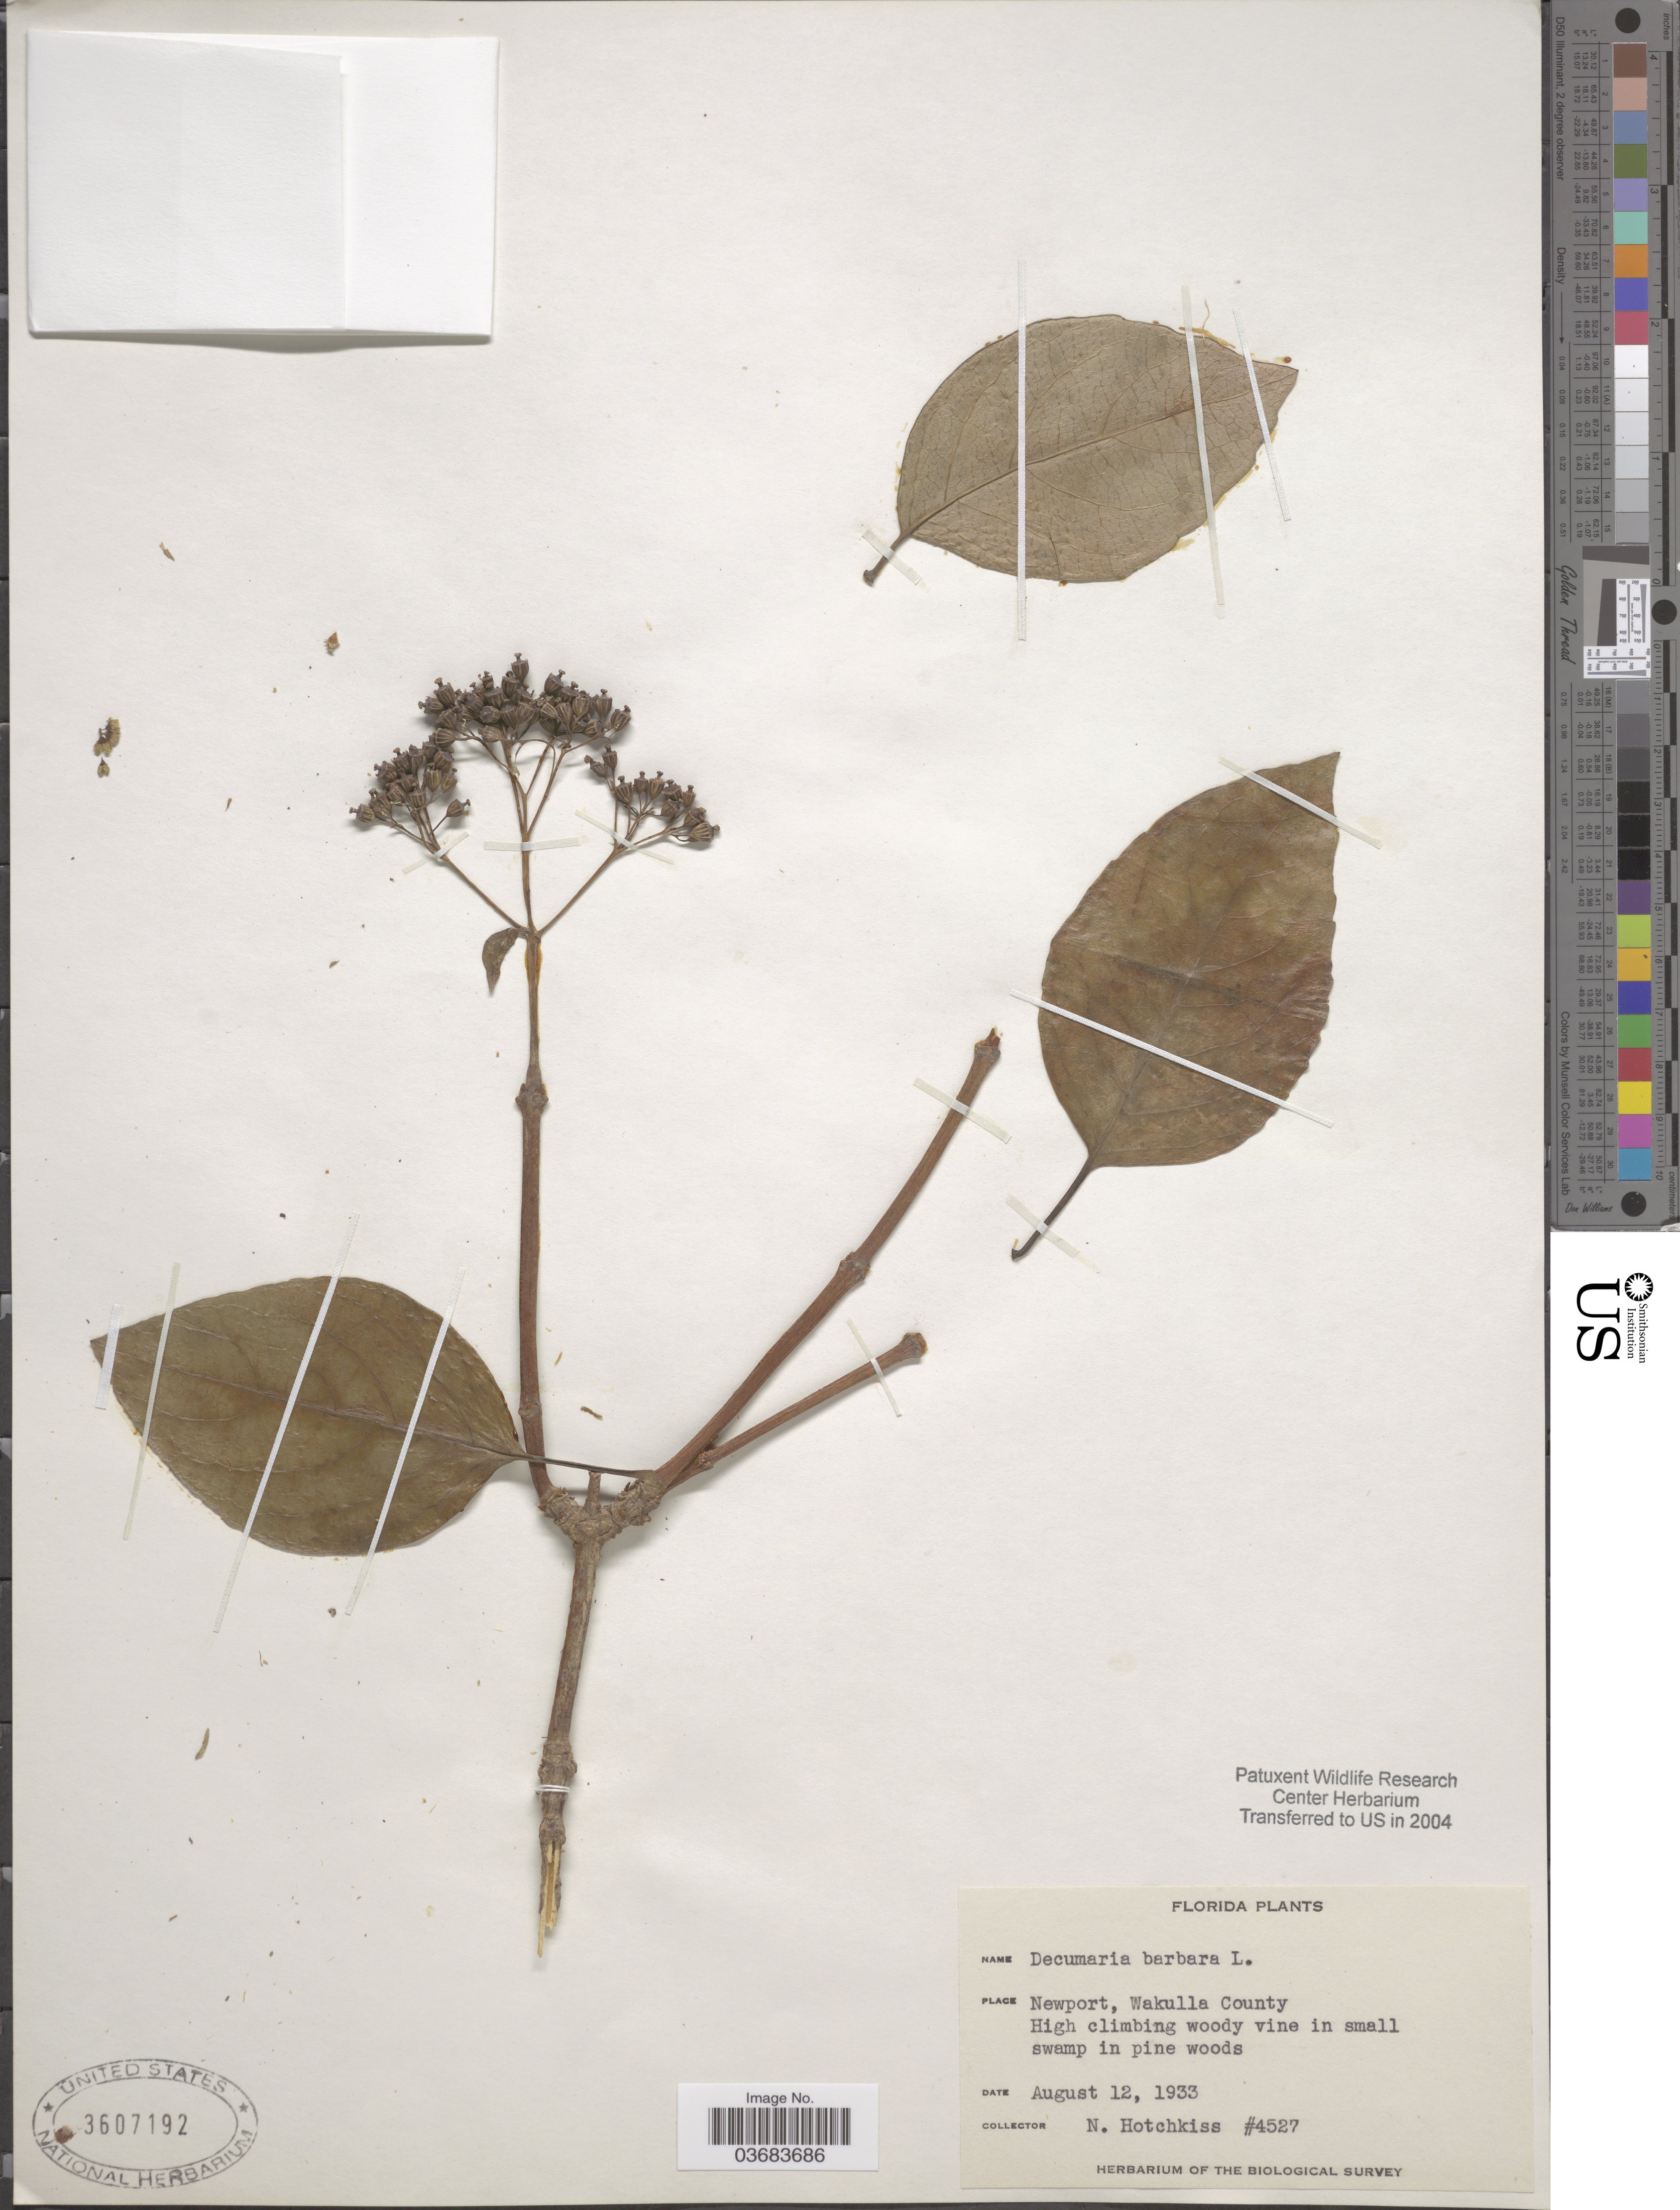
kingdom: Plantae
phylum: Tracheophyta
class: Magnoliopsida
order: Cornales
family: Hydrangeaceae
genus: Hydrangea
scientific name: Hydrangea barbara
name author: (L.) Bernd Schulz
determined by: Strong, Mark T., (BOT), Smithsonian Institution - National Museum of Natural History (UNITED STATES)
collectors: N. Hotchkiss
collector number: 4527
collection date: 1933-08-12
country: United States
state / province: Florida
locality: Newport, Wakulla County. High climbing woody vine in small swamp in pine woods. The Biological Survey.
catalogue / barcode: US 3607192